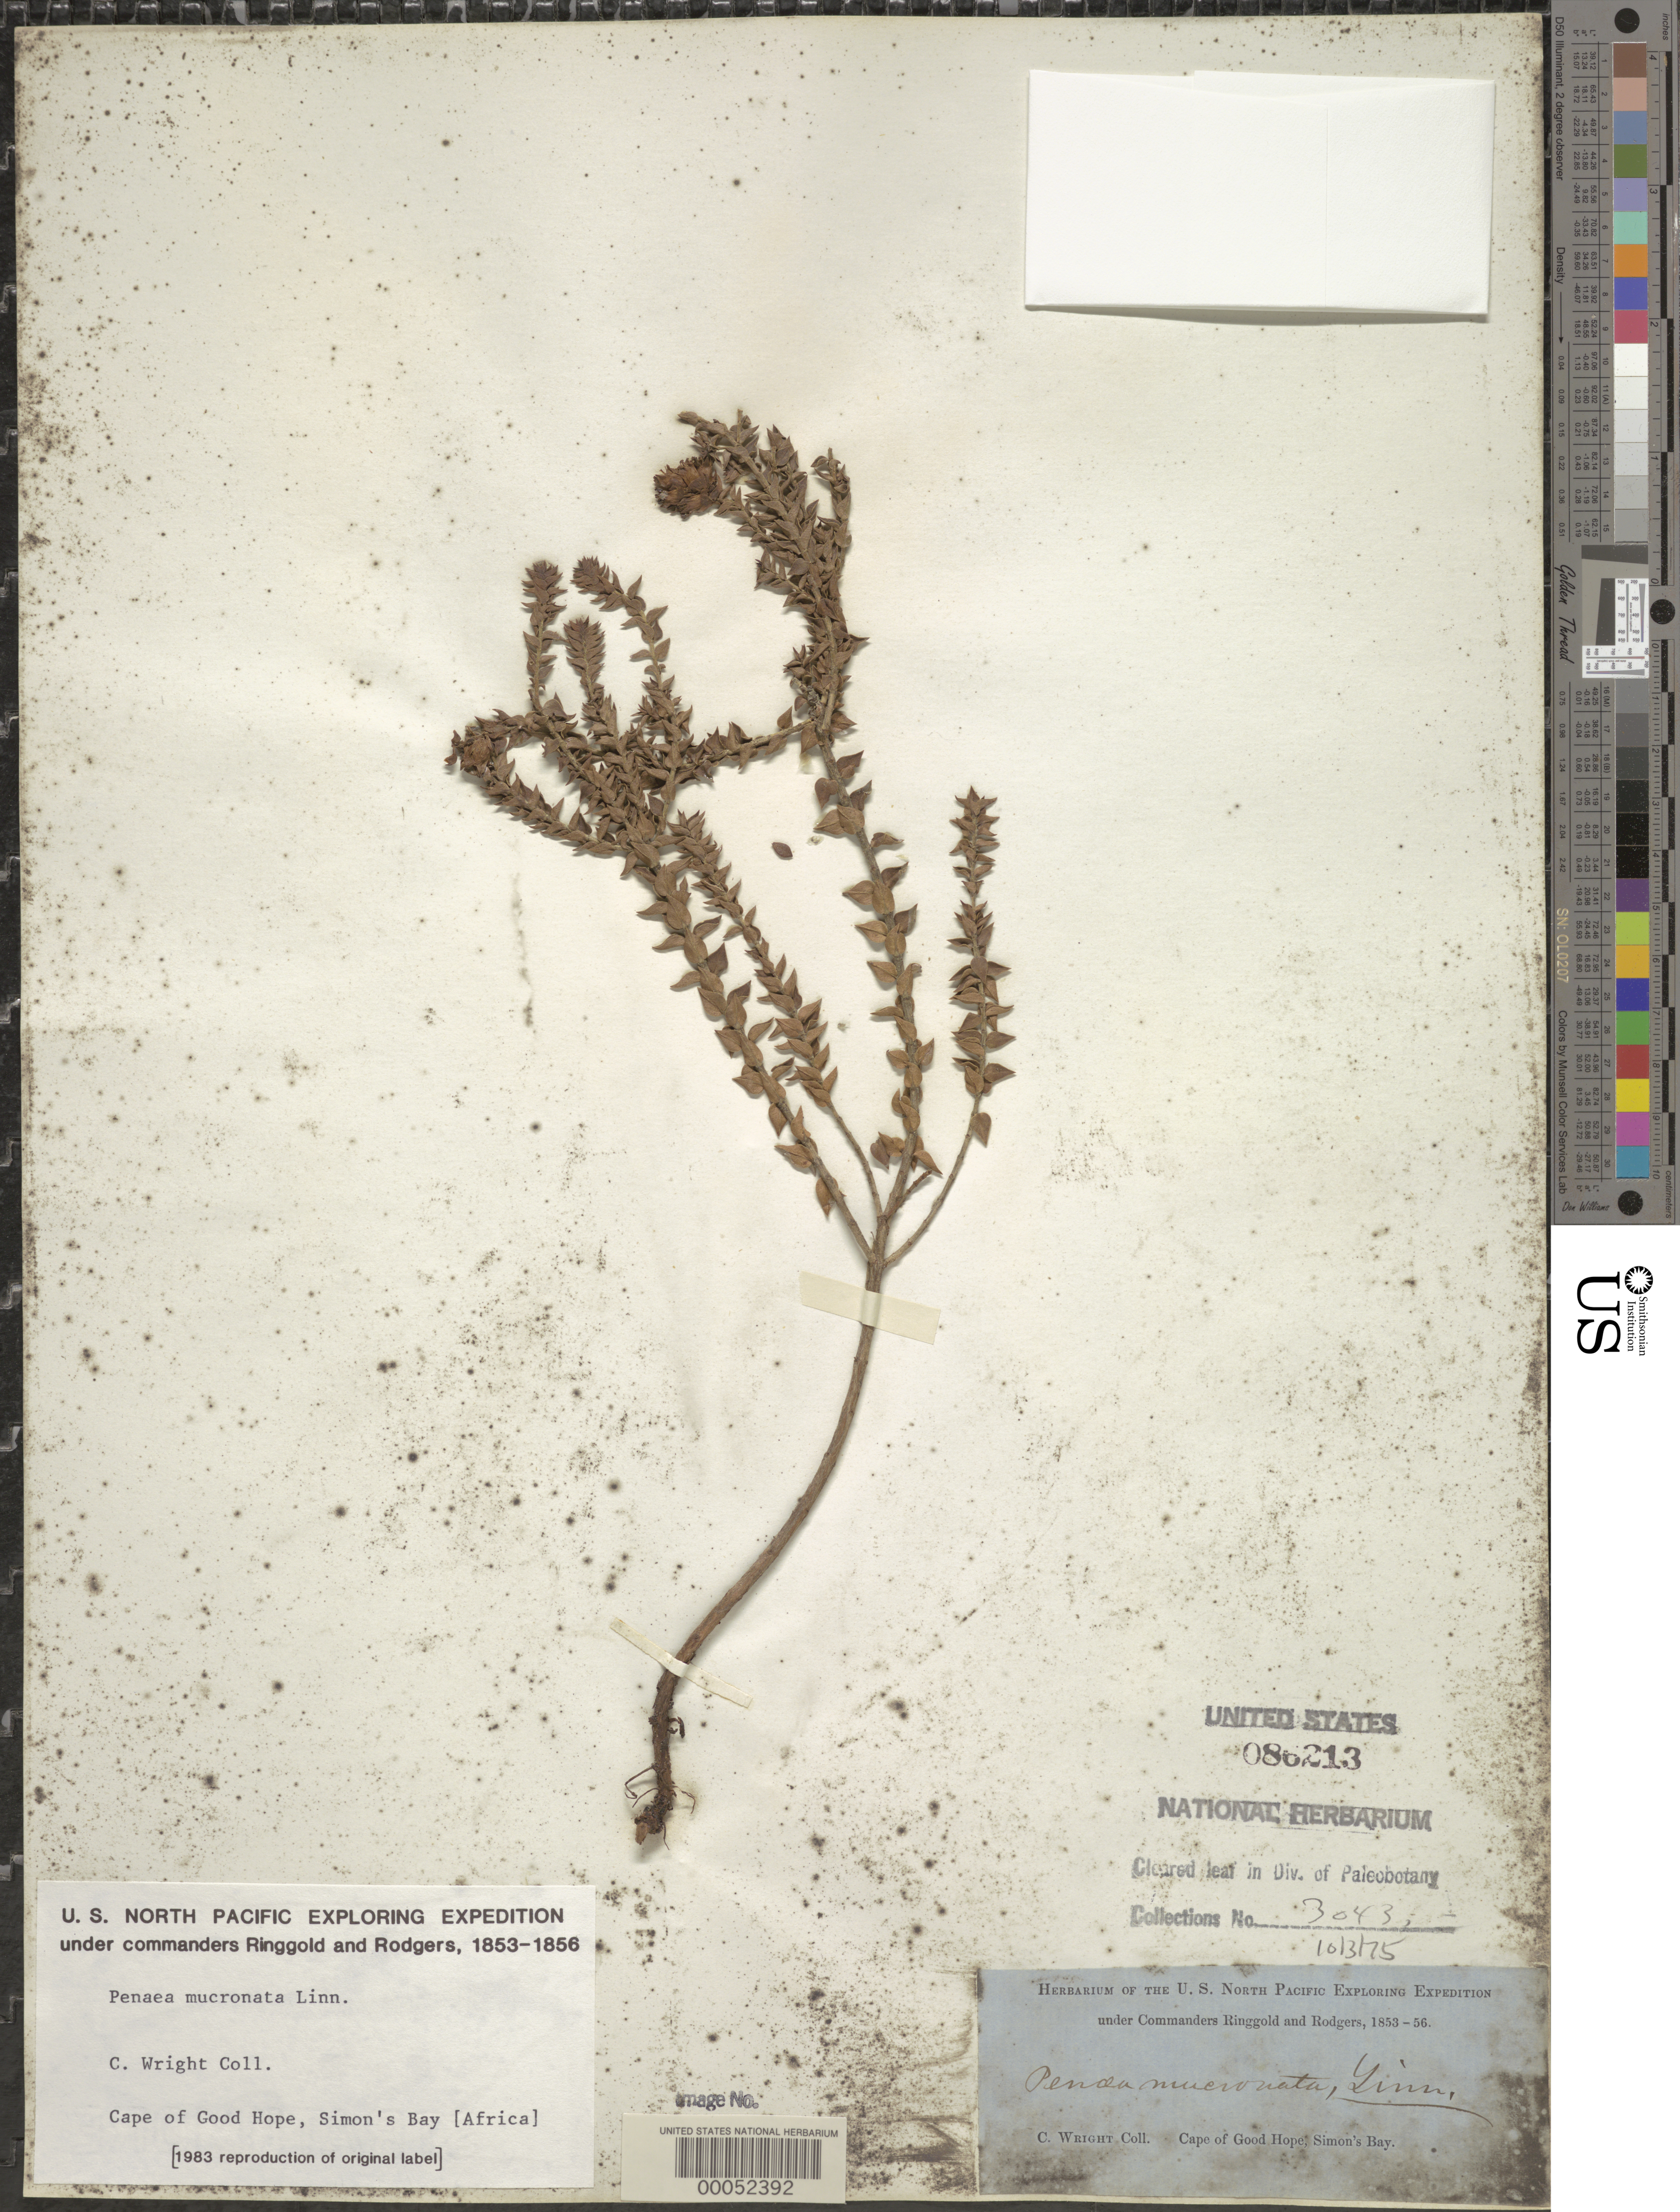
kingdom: Plantae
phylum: Tracheophyta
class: Magnoliopsida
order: Myrtales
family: Penaeaceae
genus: Penaea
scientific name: Penaea mucronata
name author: L.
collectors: C. Wright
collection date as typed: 1853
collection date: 1853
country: South Africa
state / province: Western Cape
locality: Simons's bay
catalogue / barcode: US 86213